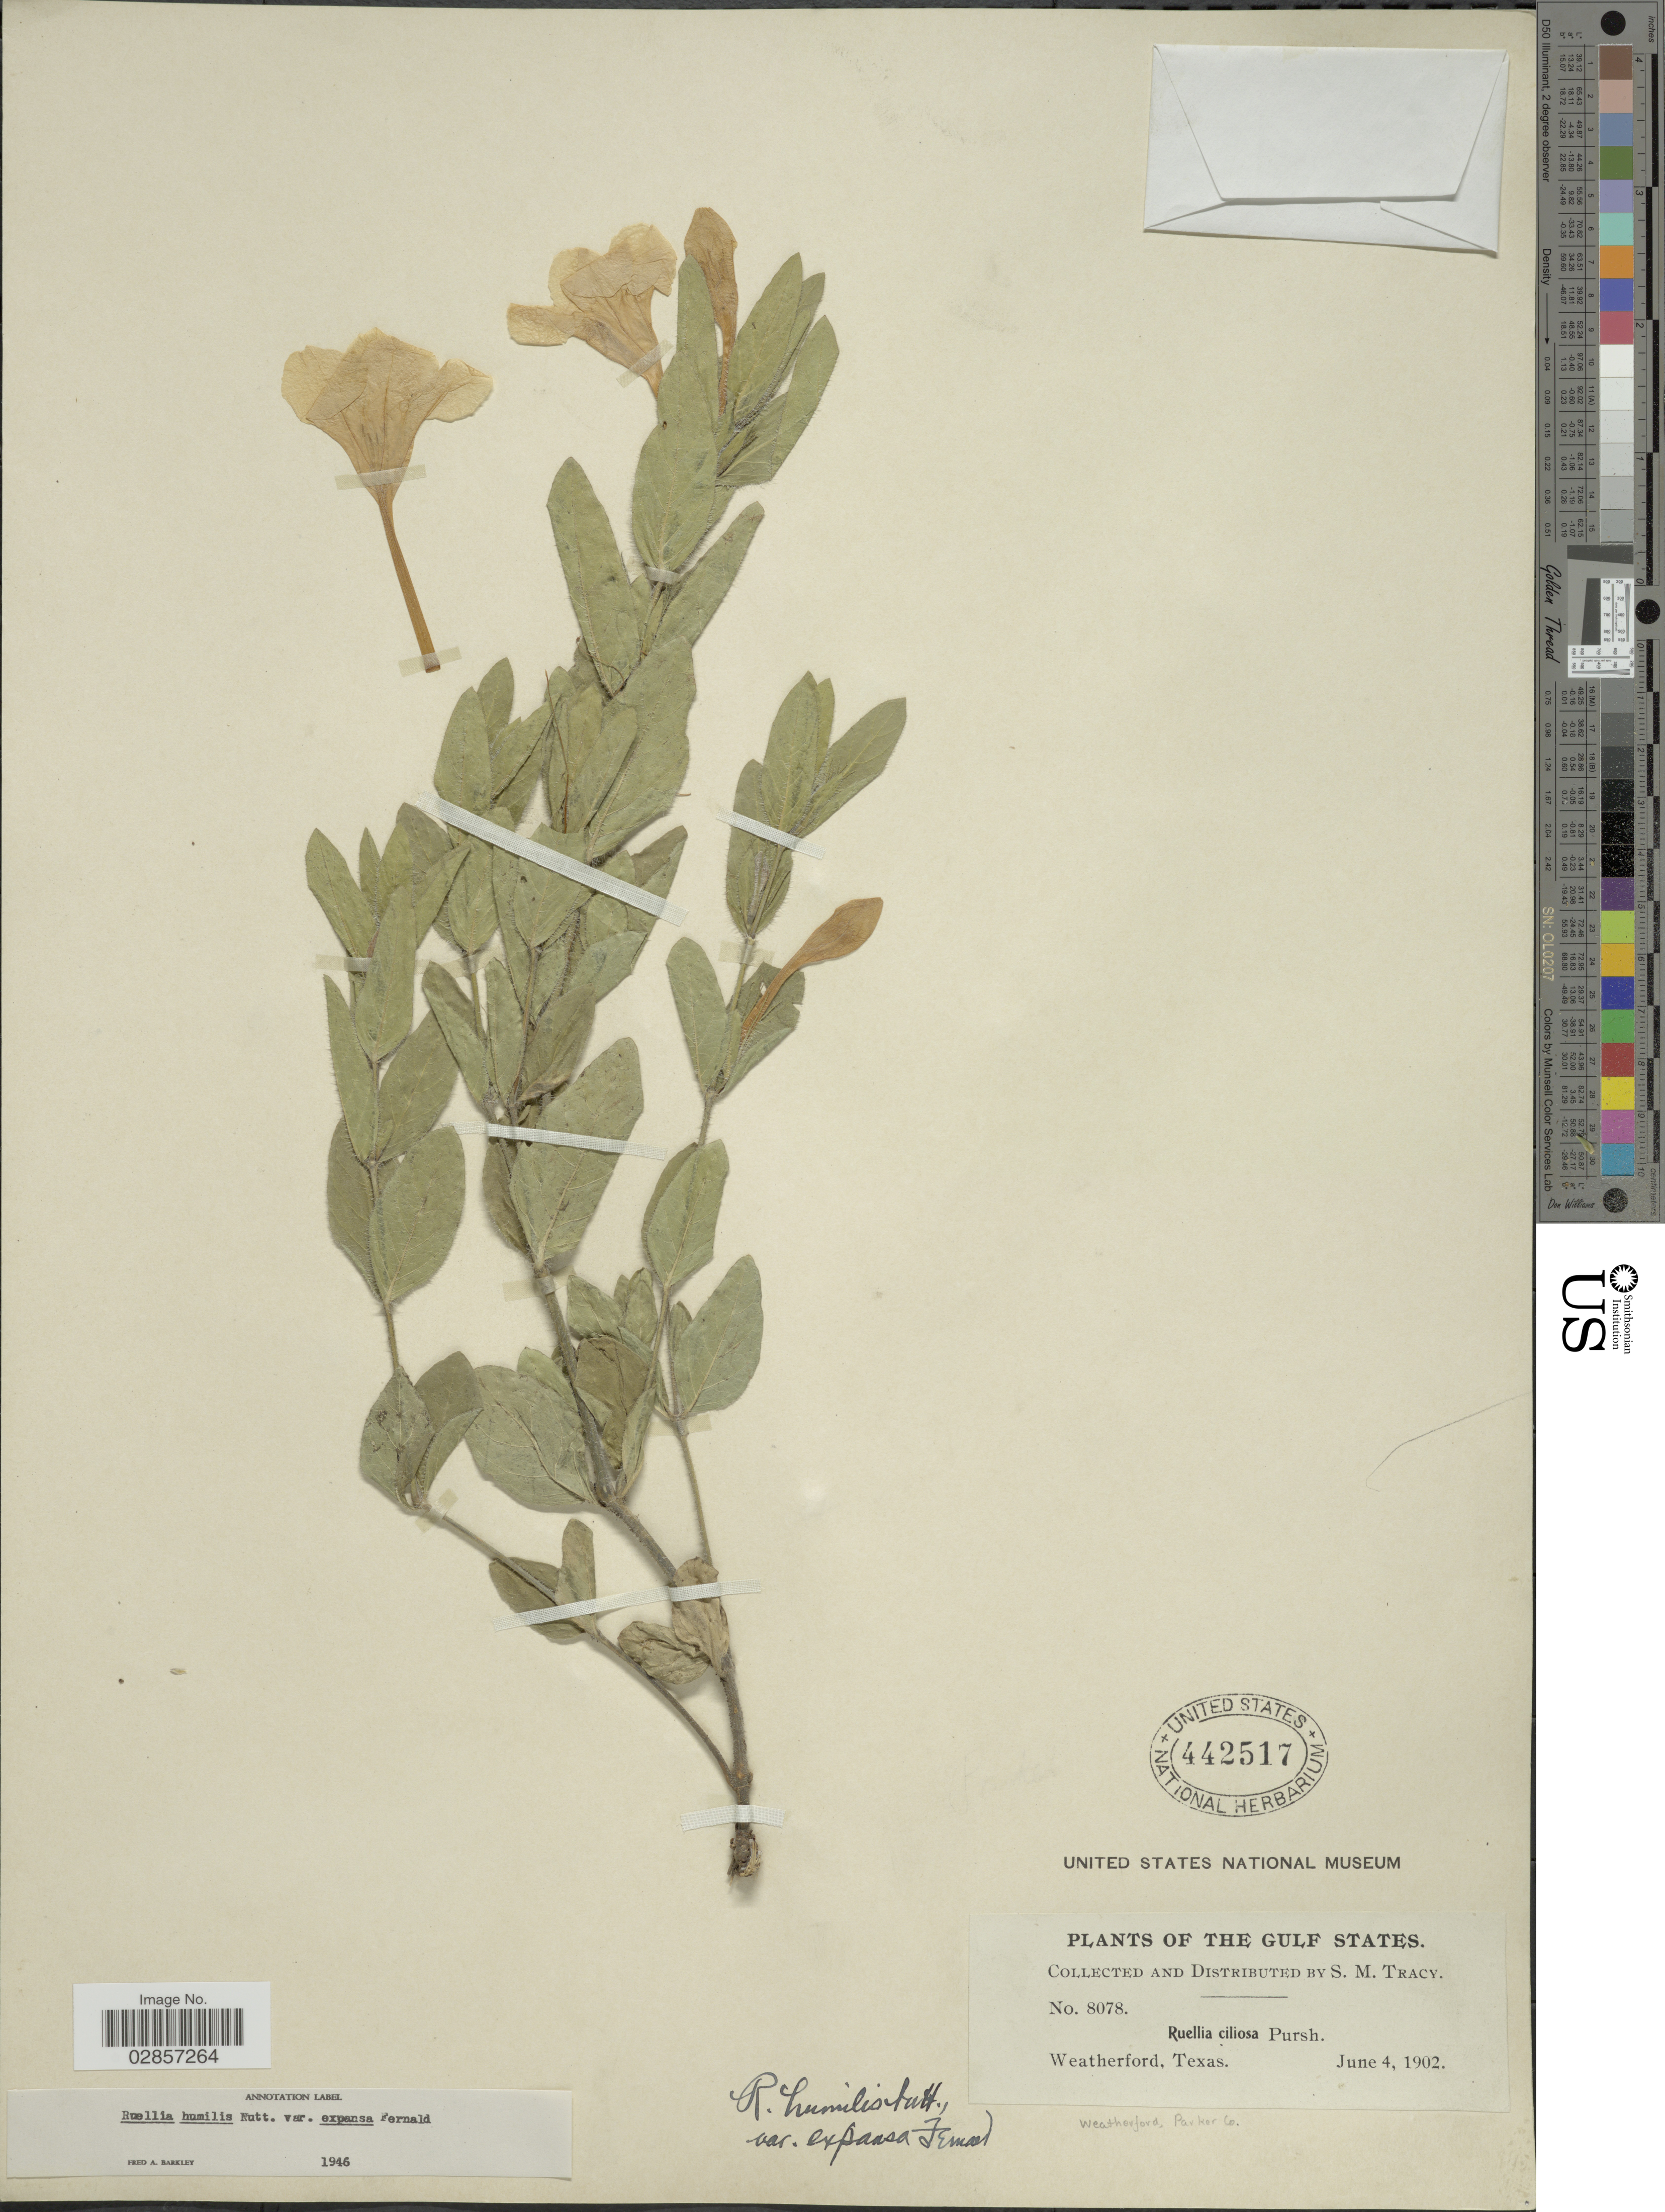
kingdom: Plantae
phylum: Tracheophyta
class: Magnoliopsida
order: Lamiales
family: Acanthaceae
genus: Ruellia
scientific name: Ruellia humilis var. expansa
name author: Fernald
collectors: S. M. Tracy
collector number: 8078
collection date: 1902-06-04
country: United States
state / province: Texas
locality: The Gulf States, Weatherford, Texas.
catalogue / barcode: US 442517